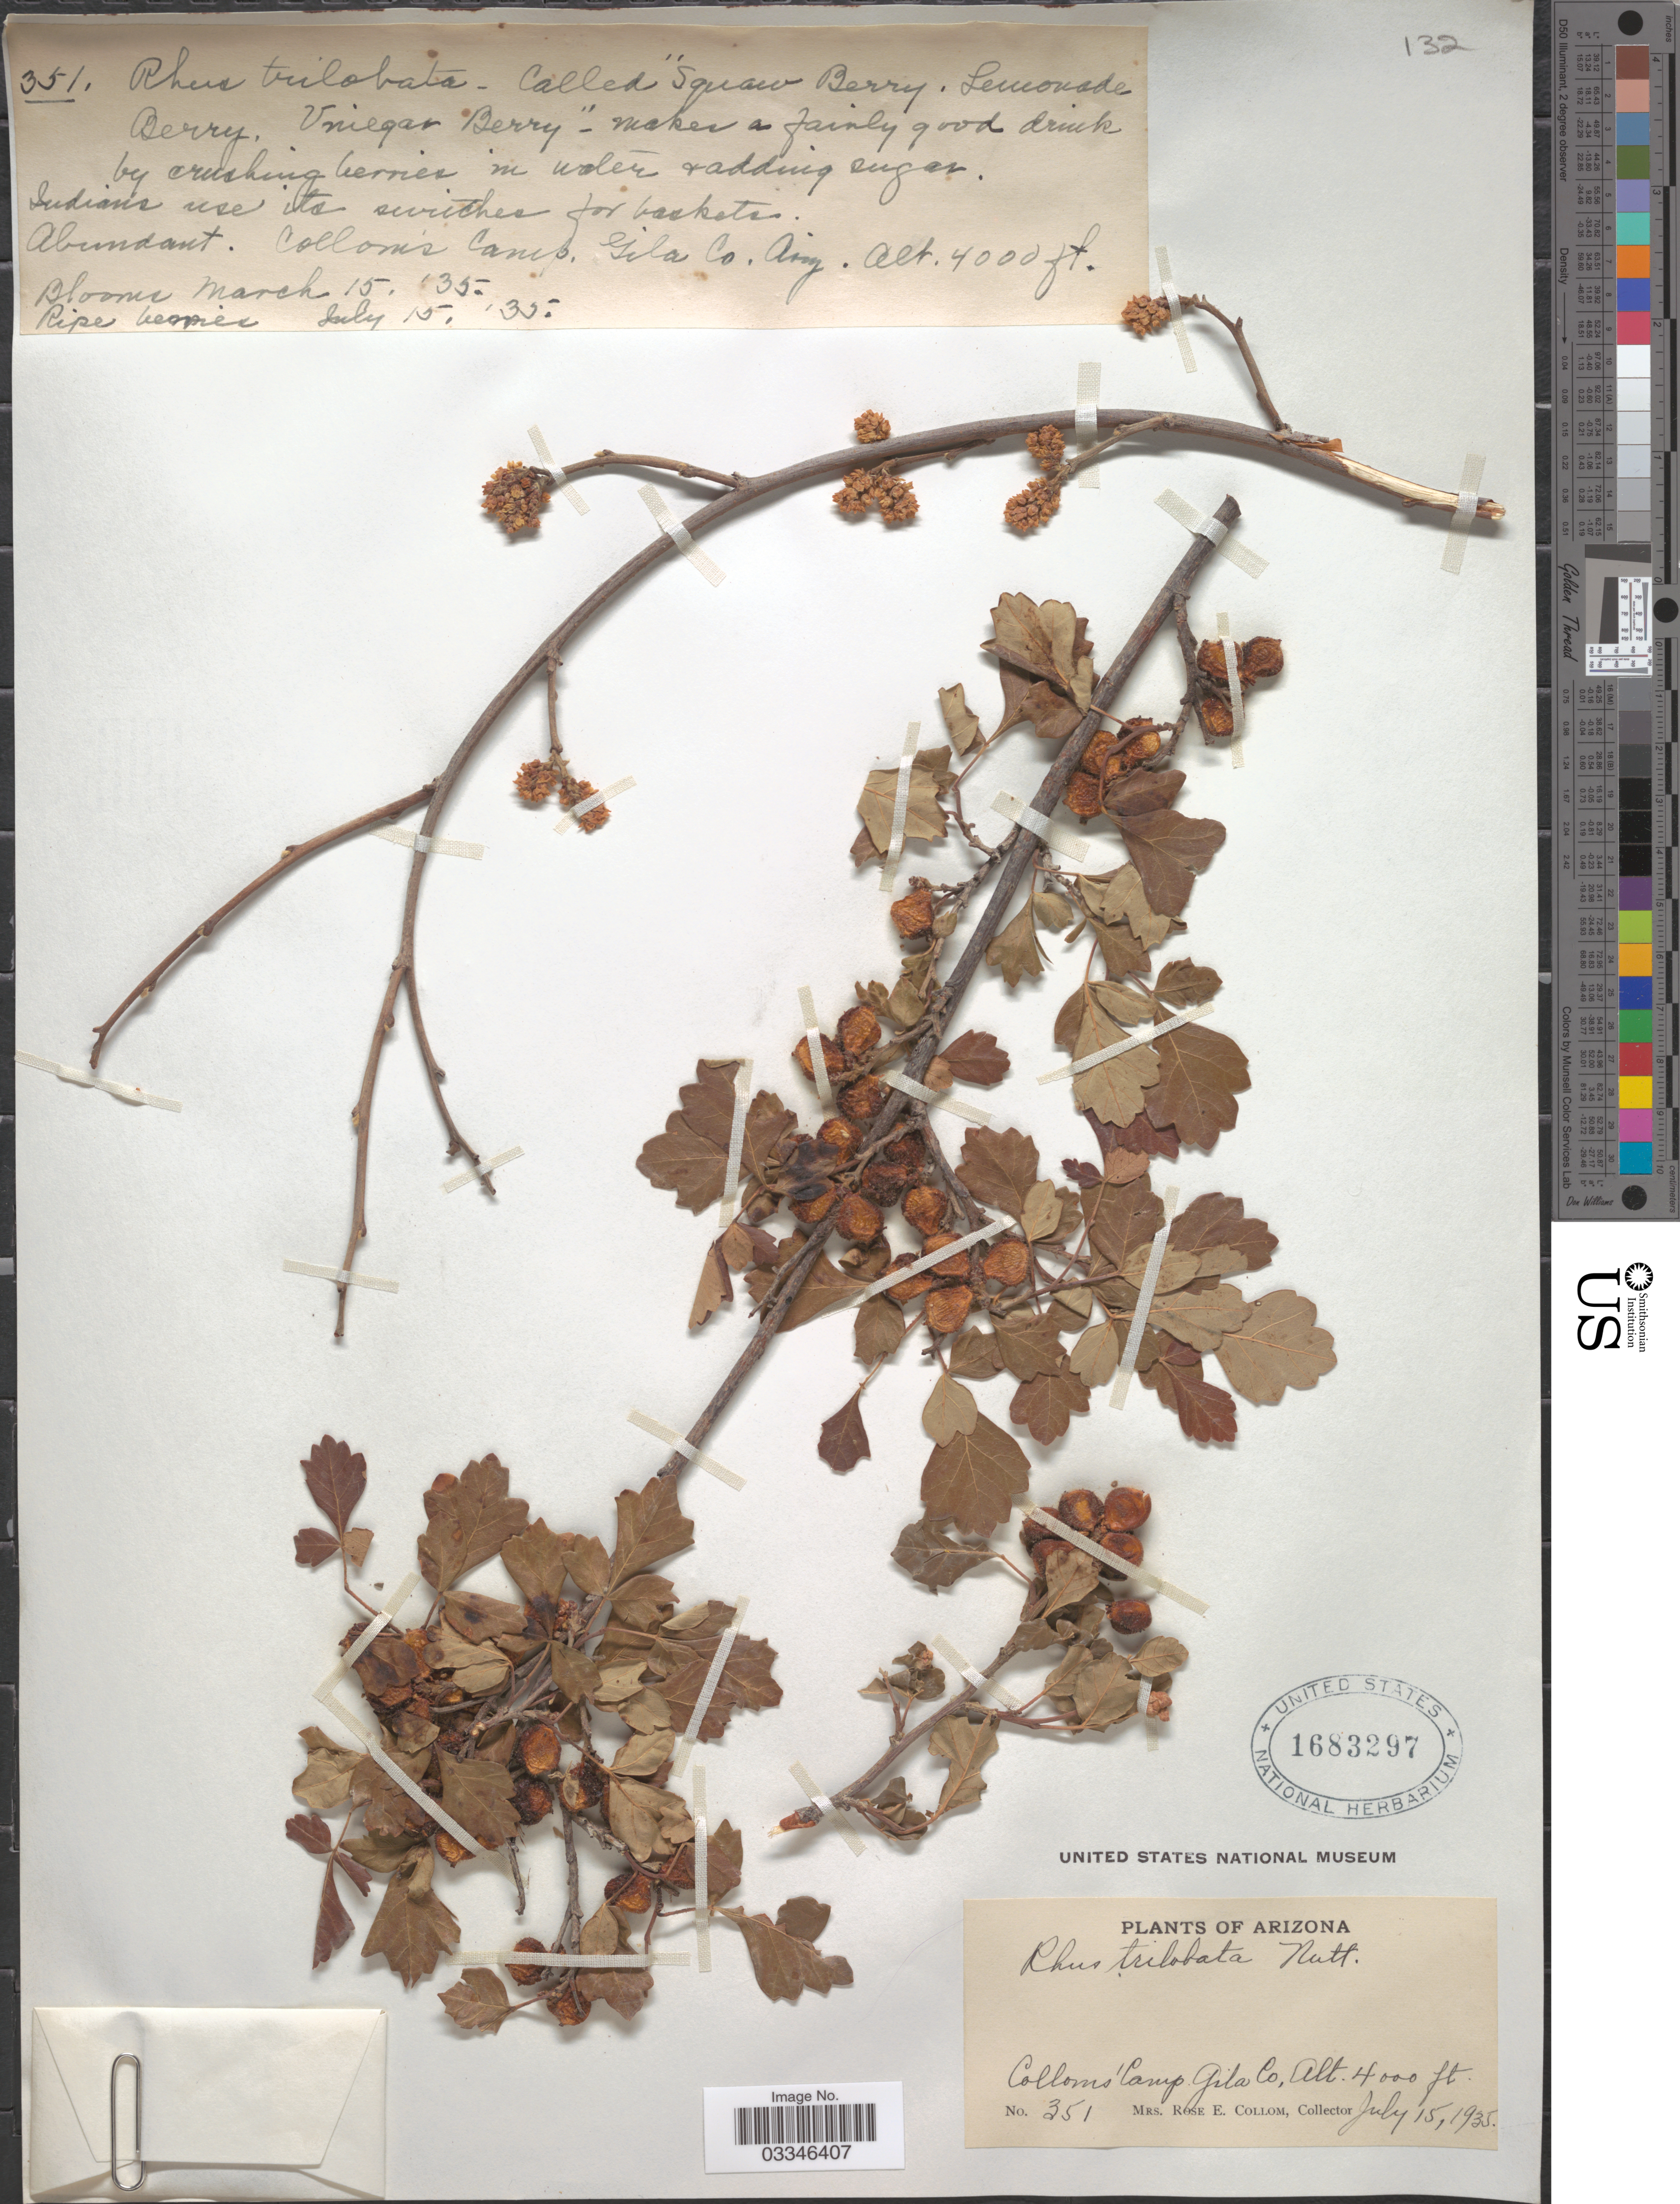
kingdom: Plantae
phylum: Tracheophyta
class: Magnoliopsida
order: Sapindales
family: Anacardiaceae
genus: Rhus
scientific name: Rhus trilobata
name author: Nutt.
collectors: R. E. Collom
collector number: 351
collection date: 1935-07-15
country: United States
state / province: Arizona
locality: Colloms' Camp, Gila Co.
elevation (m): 1219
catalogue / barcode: US 1683297